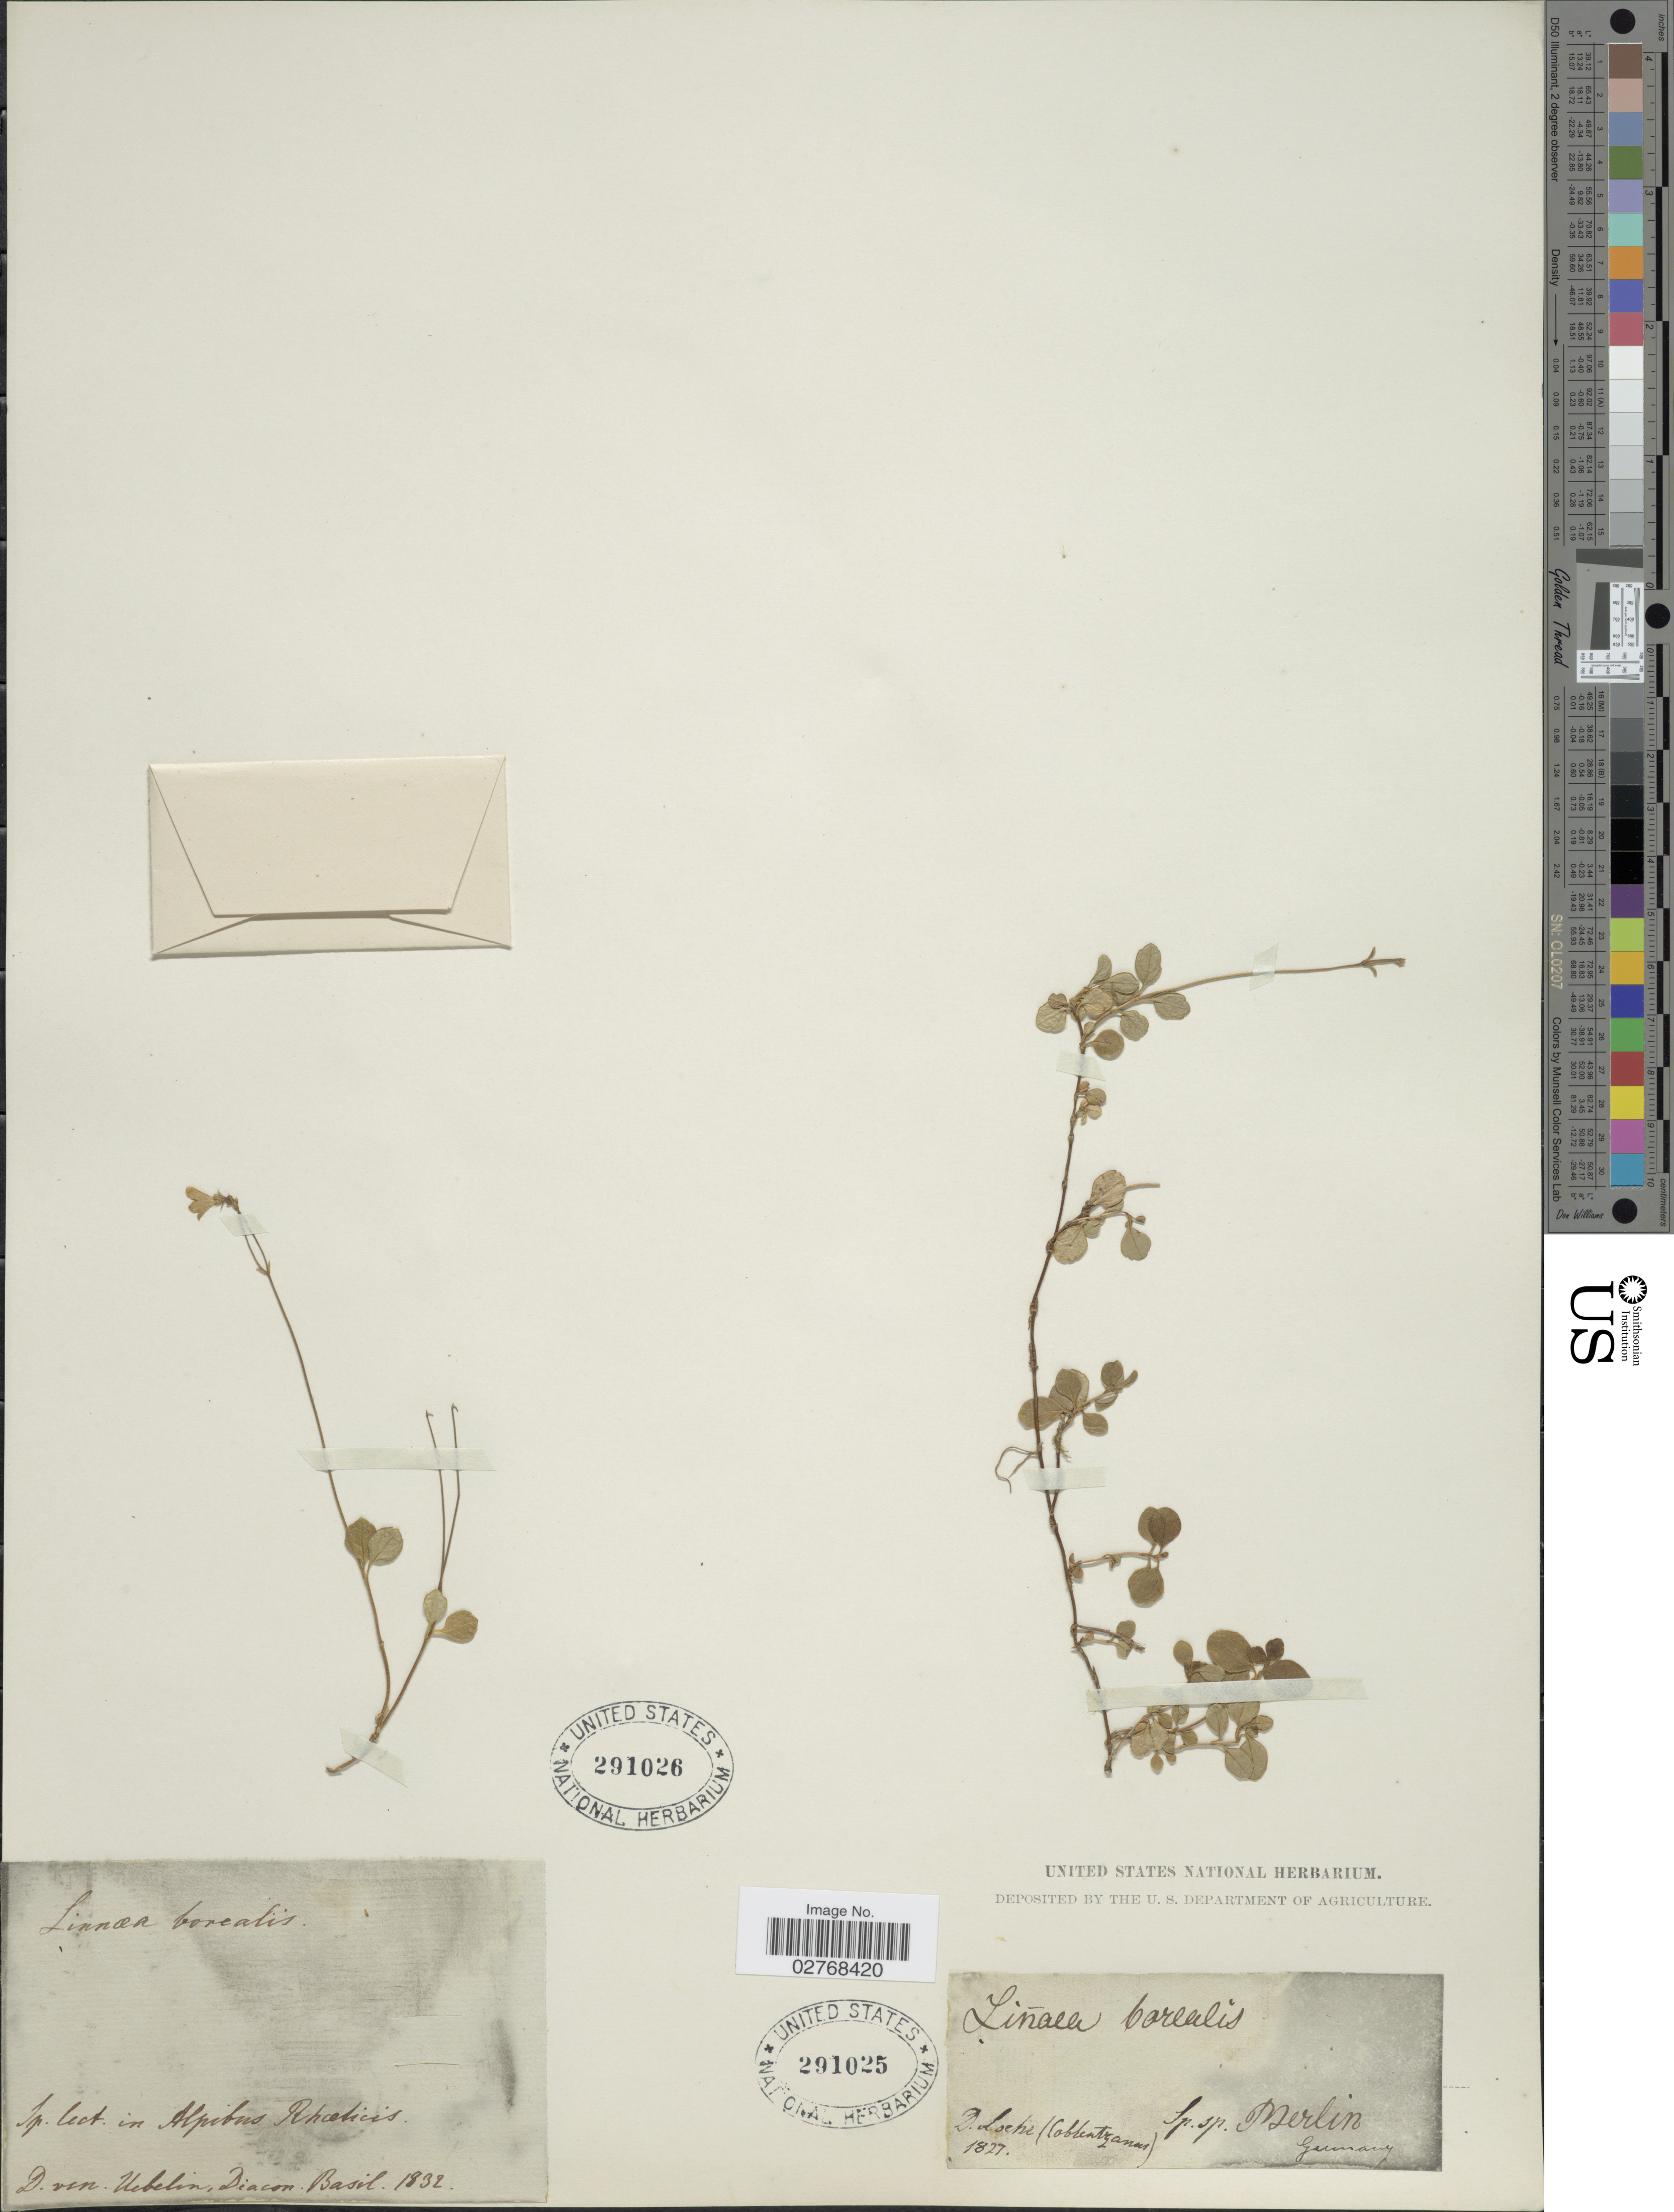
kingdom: Plantae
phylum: Tracheophyta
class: Magnoliopsida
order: Dipsacales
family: Caprifoliaceae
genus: Linnaea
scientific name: Linnaea borealis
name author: L.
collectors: D. Von Uebelin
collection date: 1832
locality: Ip. lect. in Alpibus Rhaticis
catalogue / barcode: US 291026